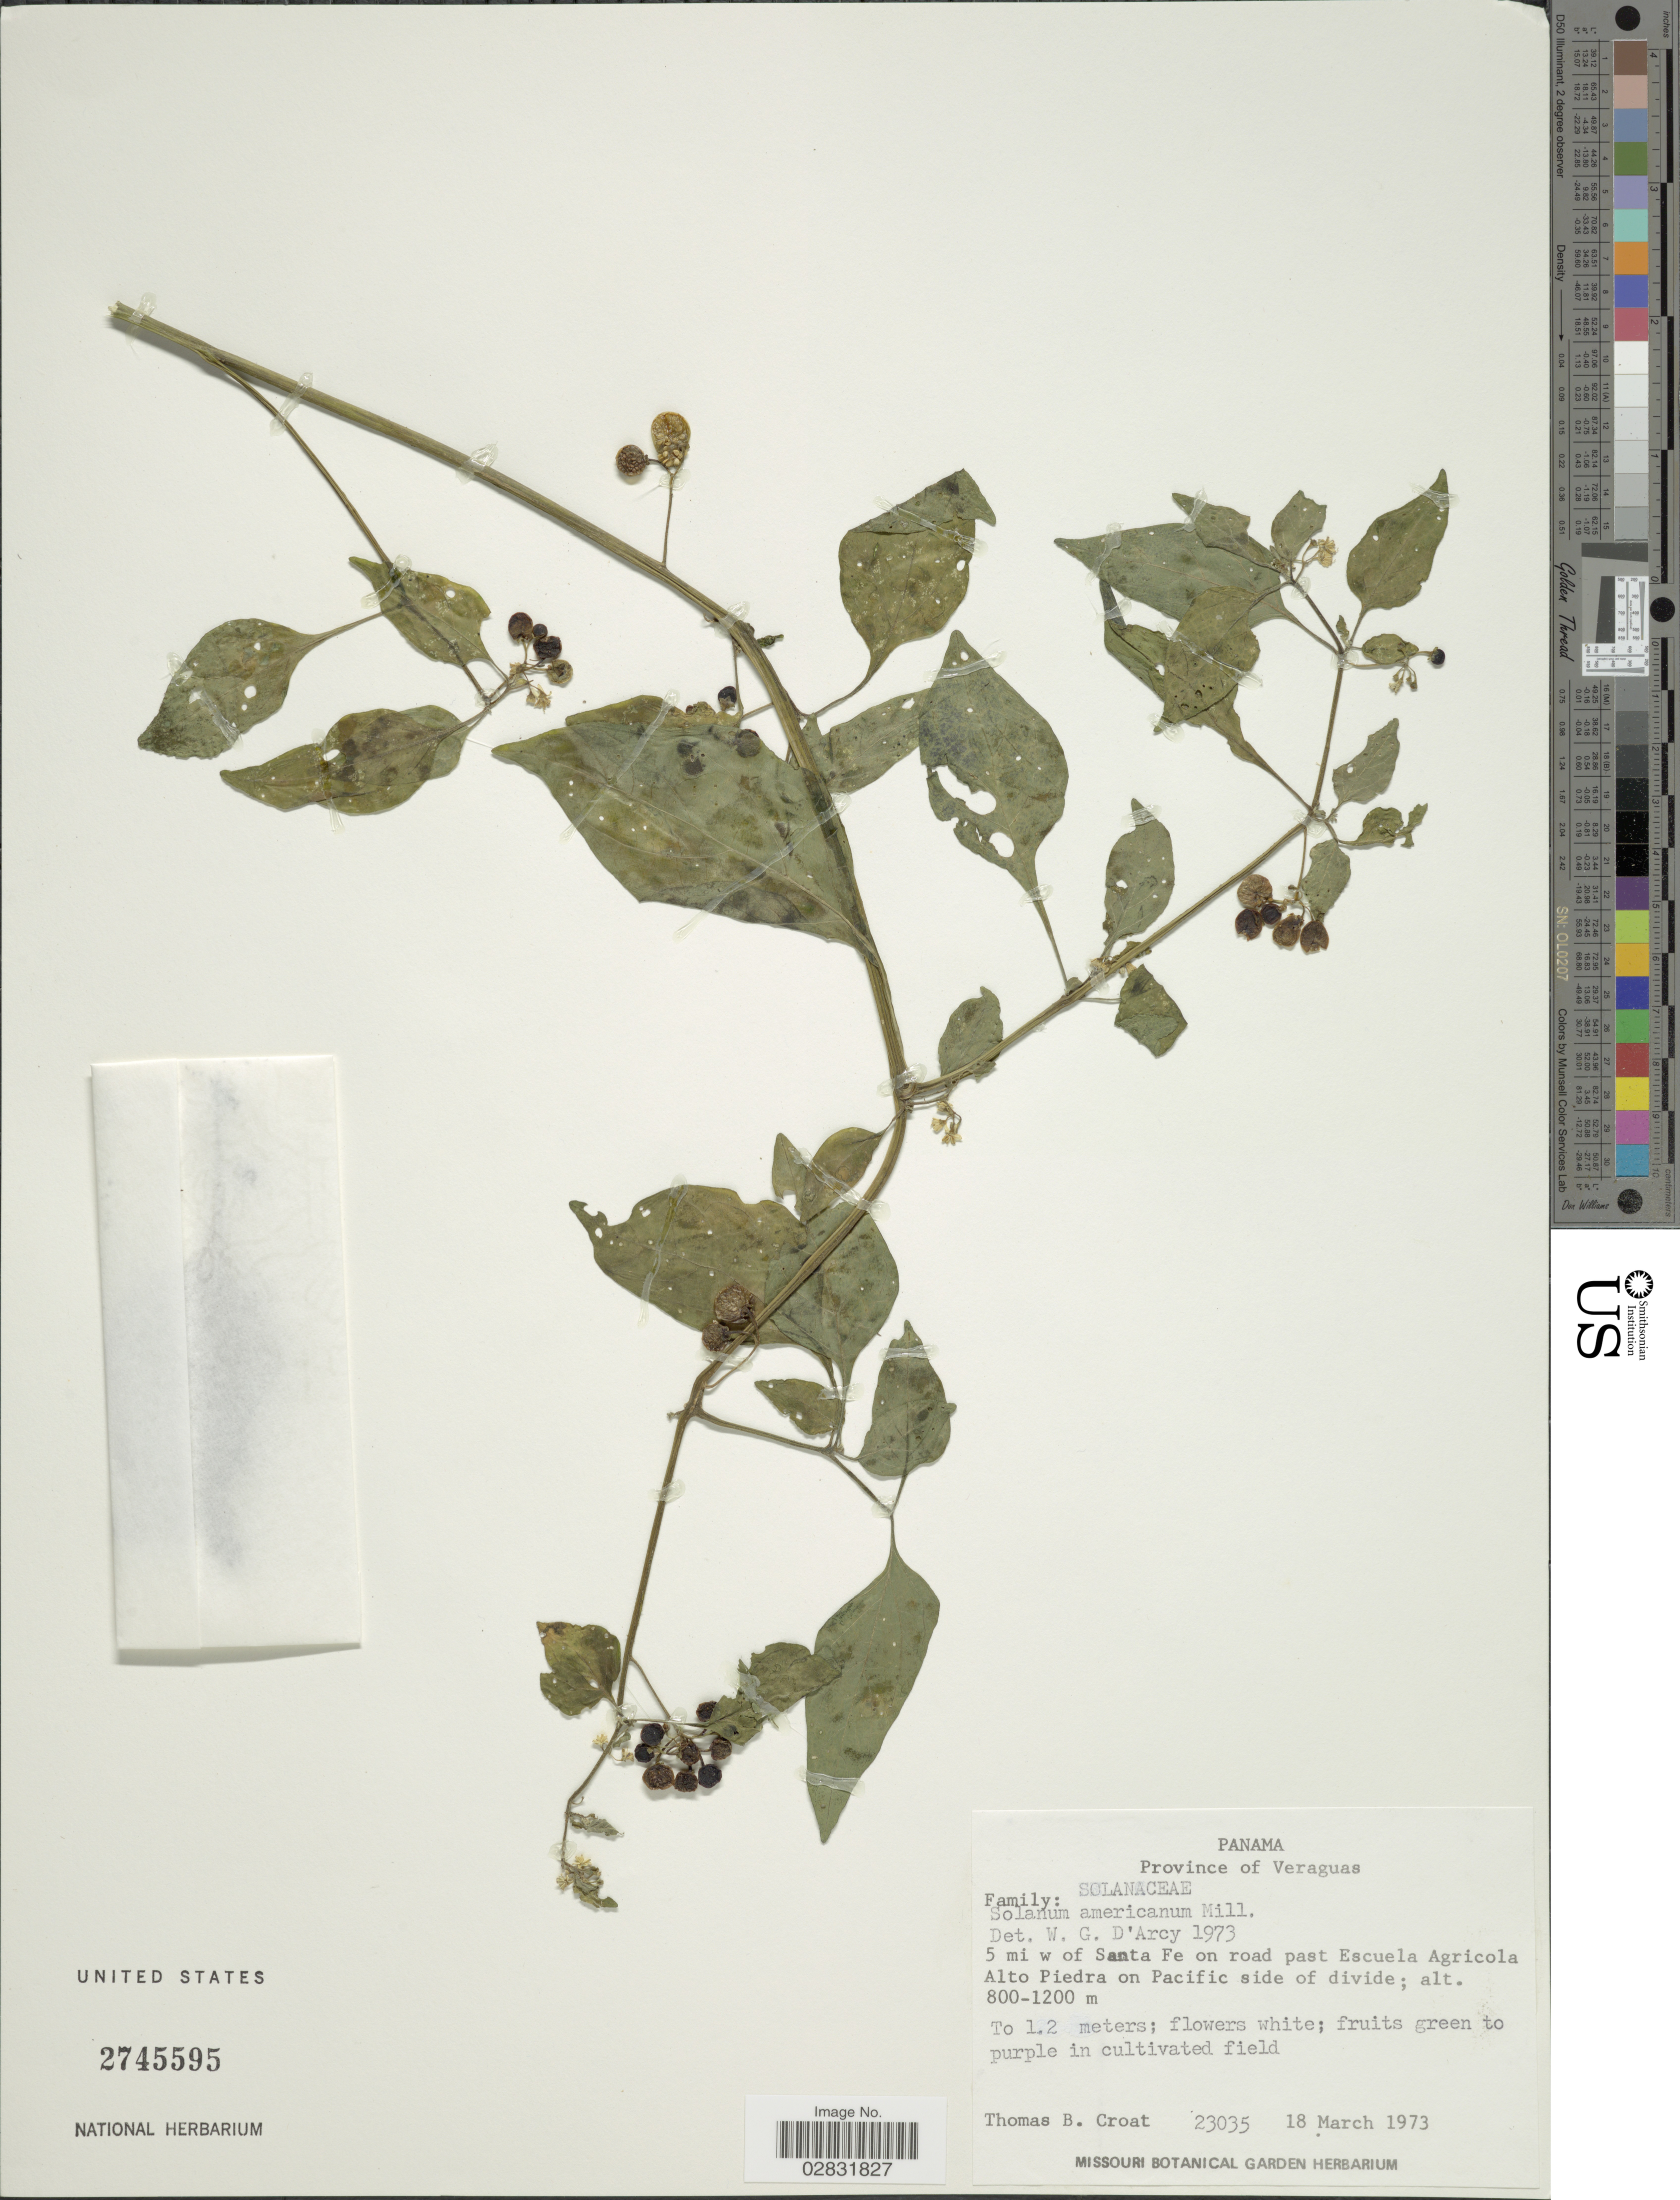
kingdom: Plantae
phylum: Tracheophyta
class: Magnoliopsida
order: Solanales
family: Solanaceae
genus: Solanum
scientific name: Solanum americanum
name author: Mill.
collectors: T. B. Croat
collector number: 23035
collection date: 1973-03-18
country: Panama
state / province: Veraguas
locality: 5 mi w of Santa Fe on road past Escuela Agricola Alto Piedra on Pacific side of divide.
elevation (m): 800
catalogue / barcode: US 2745595